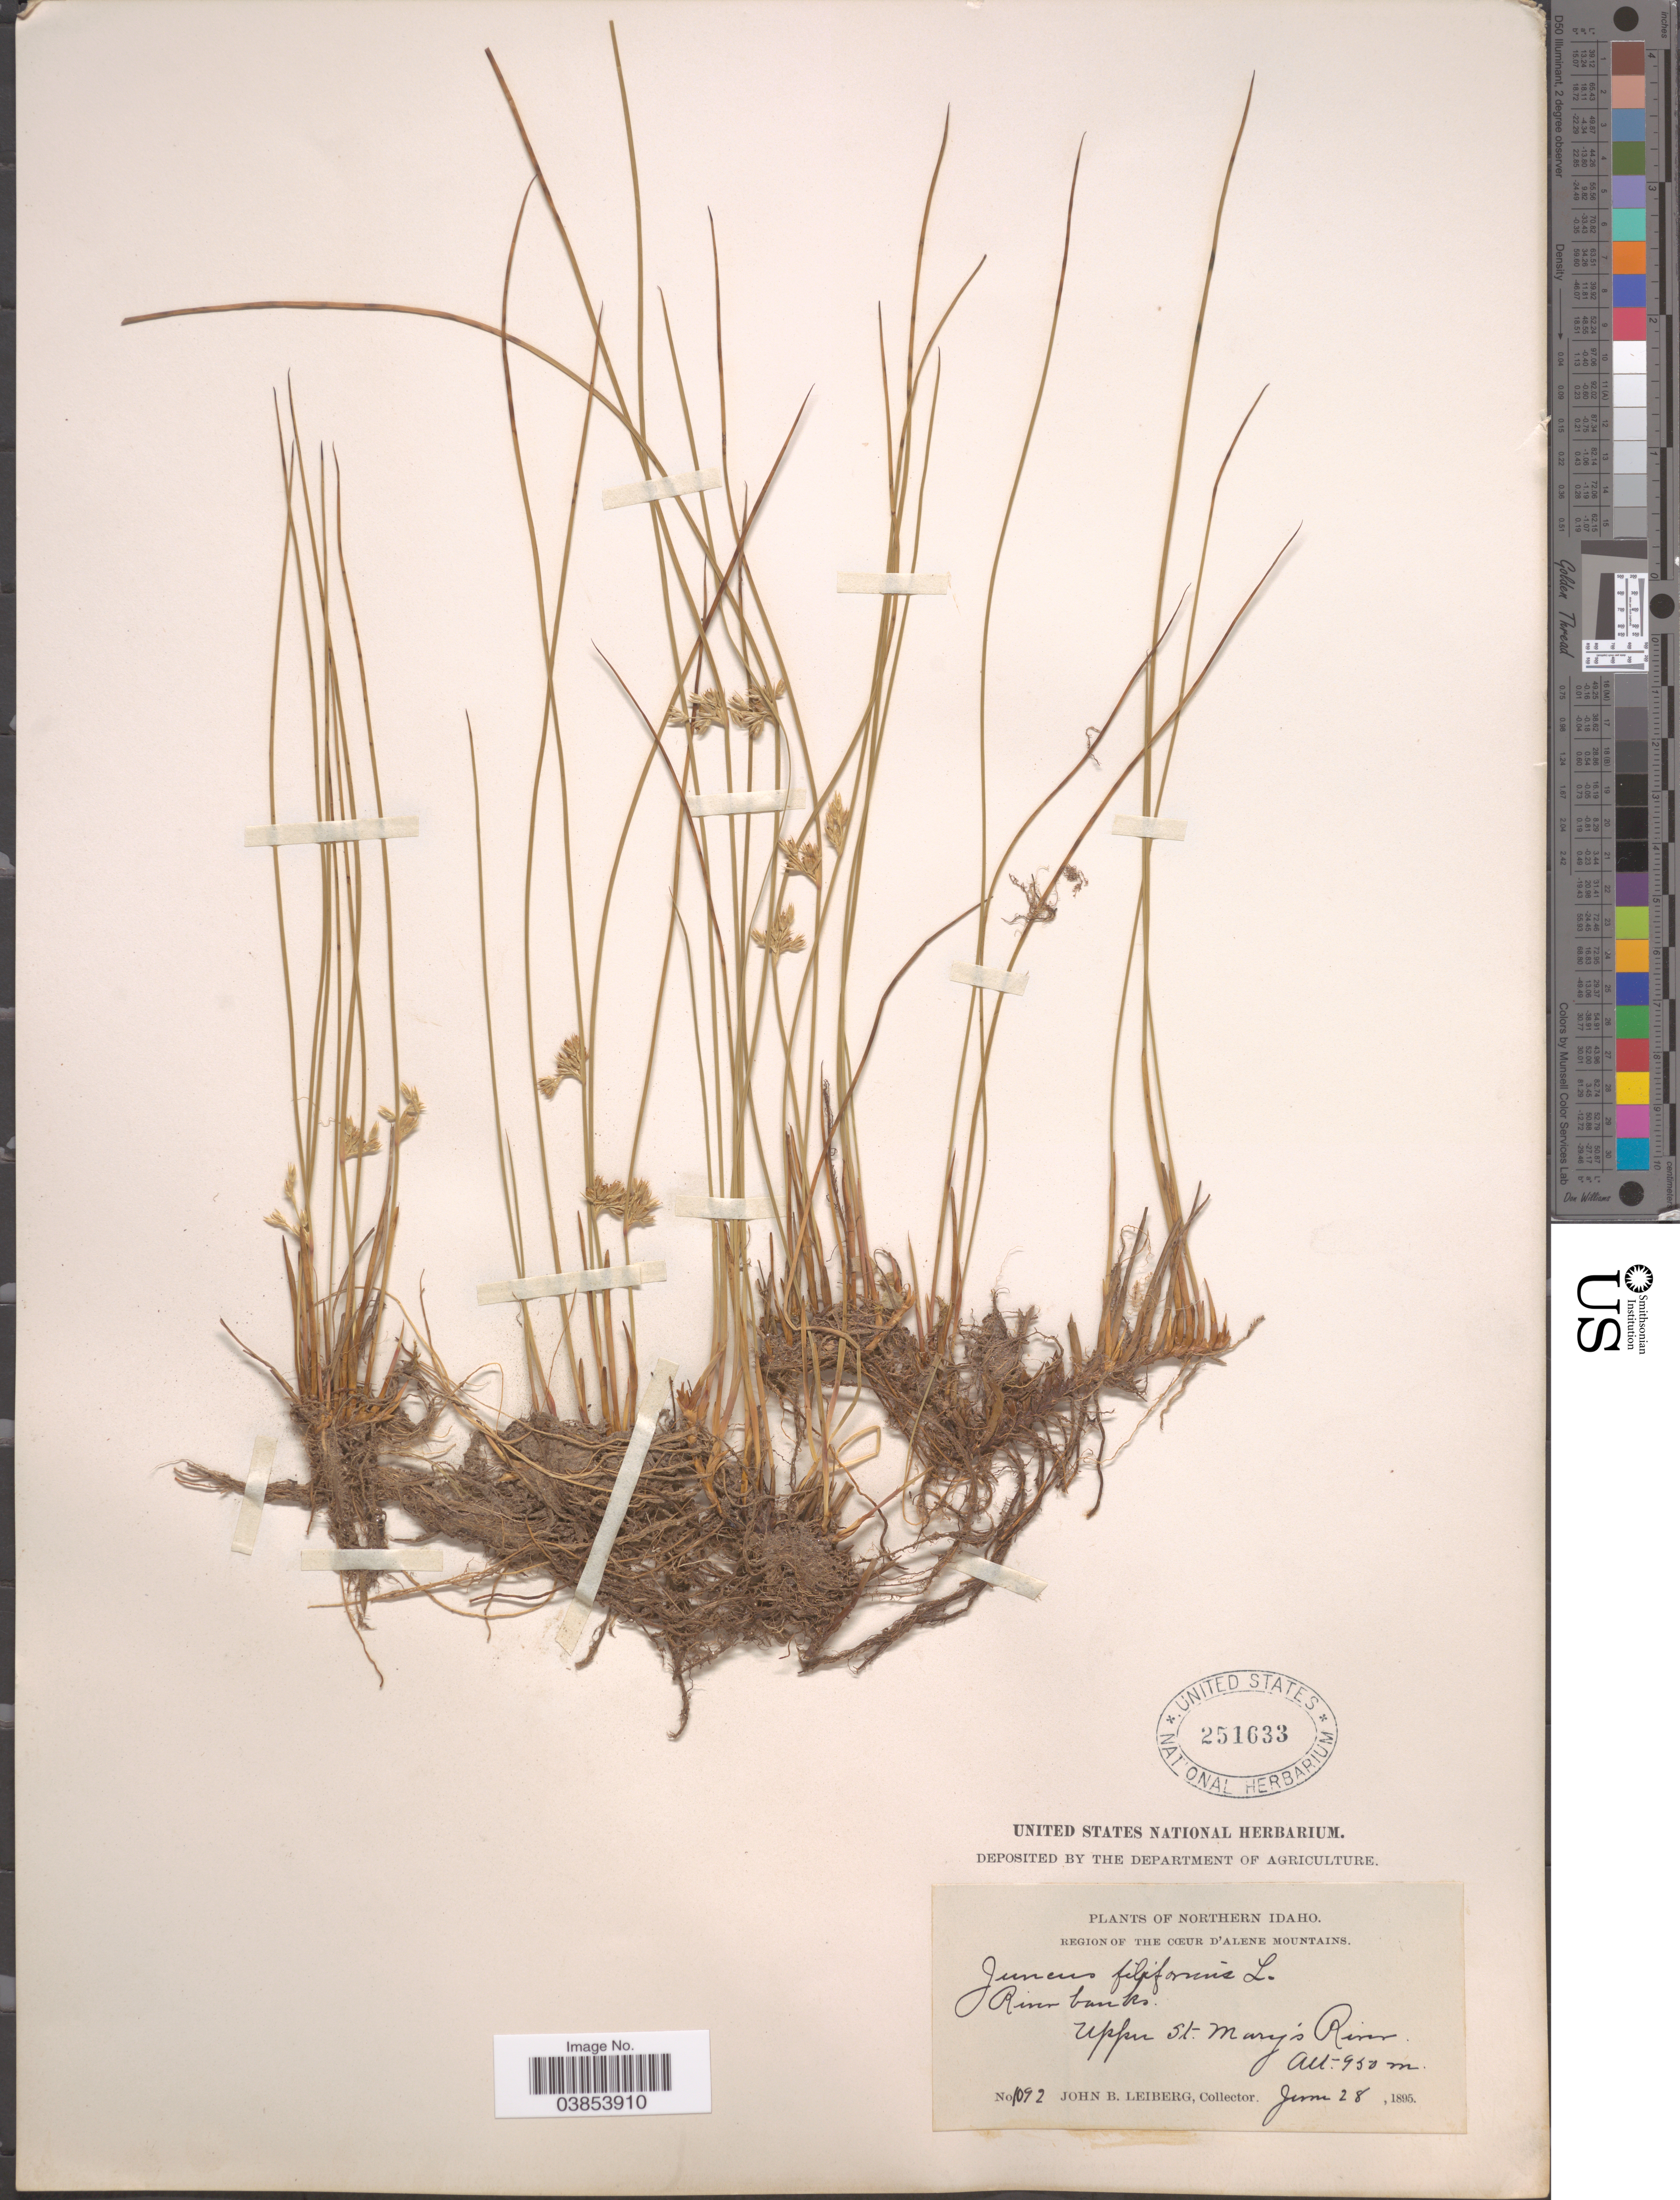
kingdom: Plantae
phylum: Tracheophyta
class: Liliopsida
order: Poales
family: Juncaceae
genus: Juncus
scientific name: Juncus filiformis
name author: L.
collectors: J. B. Leiberg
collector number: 1092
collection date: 1895-06-28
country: United States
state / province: Idaho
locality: Northern Idaho. Region of the Coeur d' Alene Mountains. Upper St. Mary's River.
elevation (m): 950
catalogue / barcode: US 251633